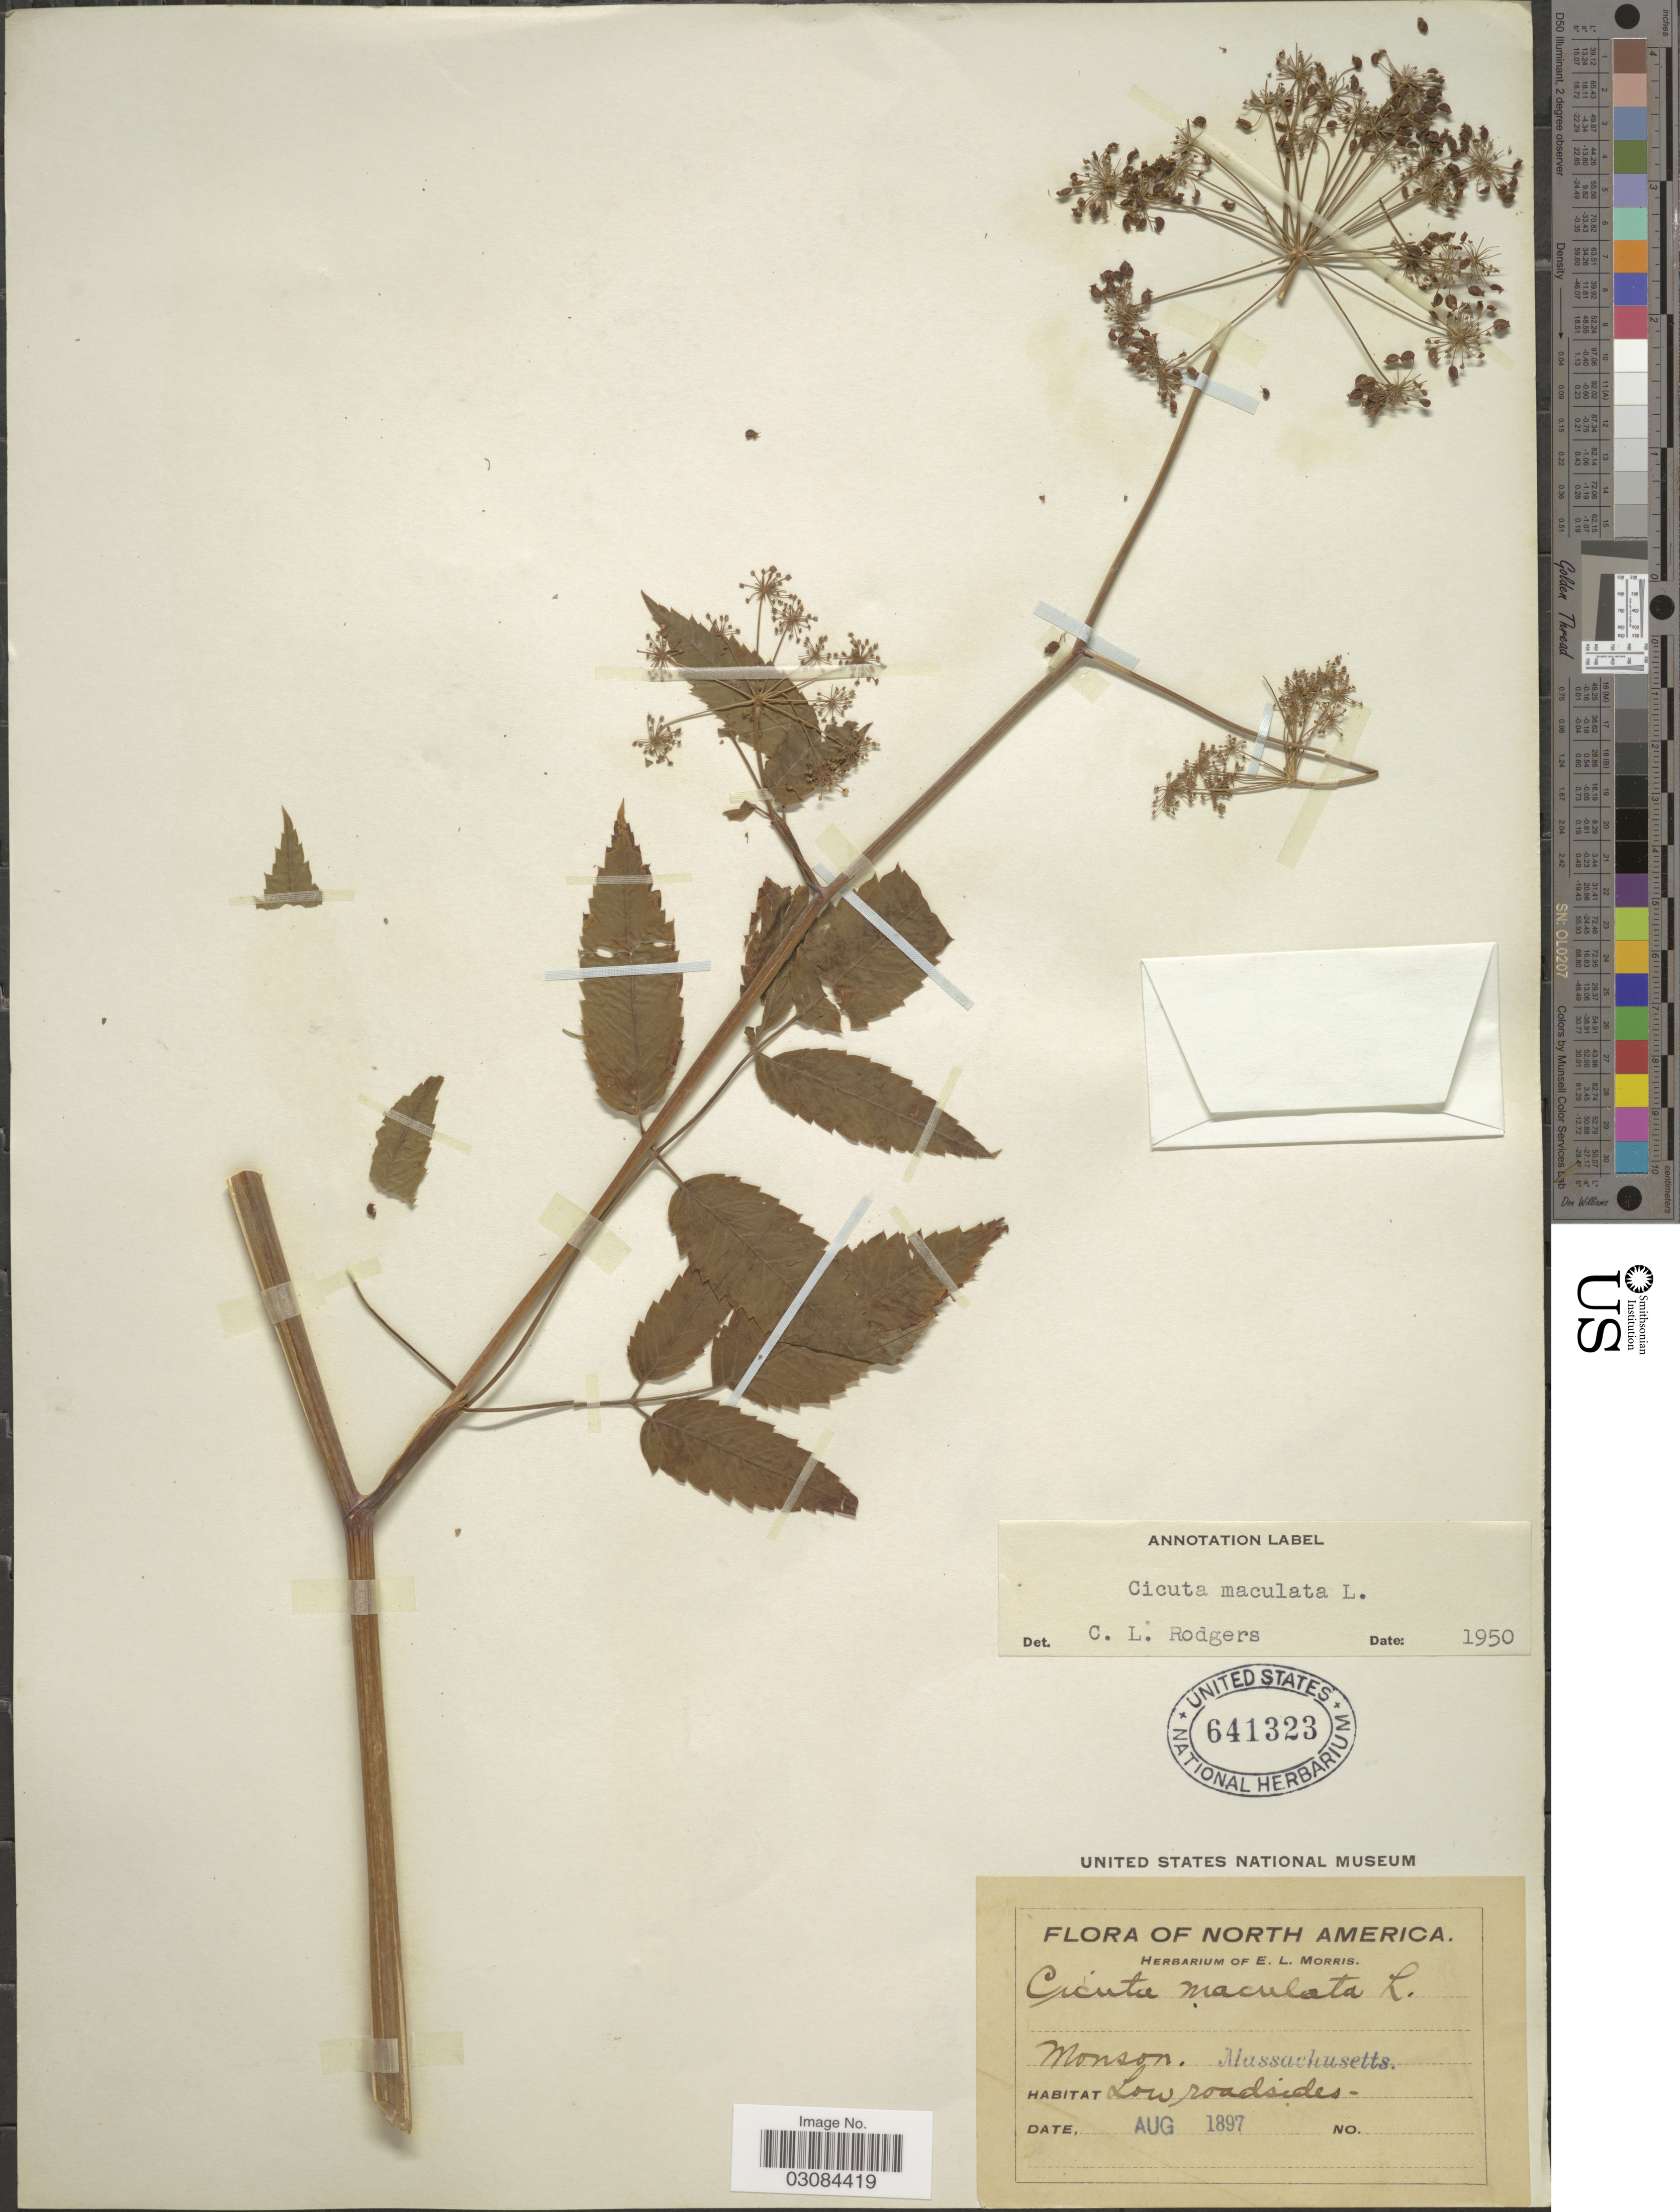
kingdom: Plantae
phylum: Tracheophyta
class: Magnoliopsida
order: Apiales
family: Apiaceae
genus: Cicuta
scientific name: Cicuta maculata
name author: L.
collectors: E. Morris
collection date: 1897-08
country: United States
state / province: Massachusetts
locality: Monson.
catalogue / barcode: US 641323